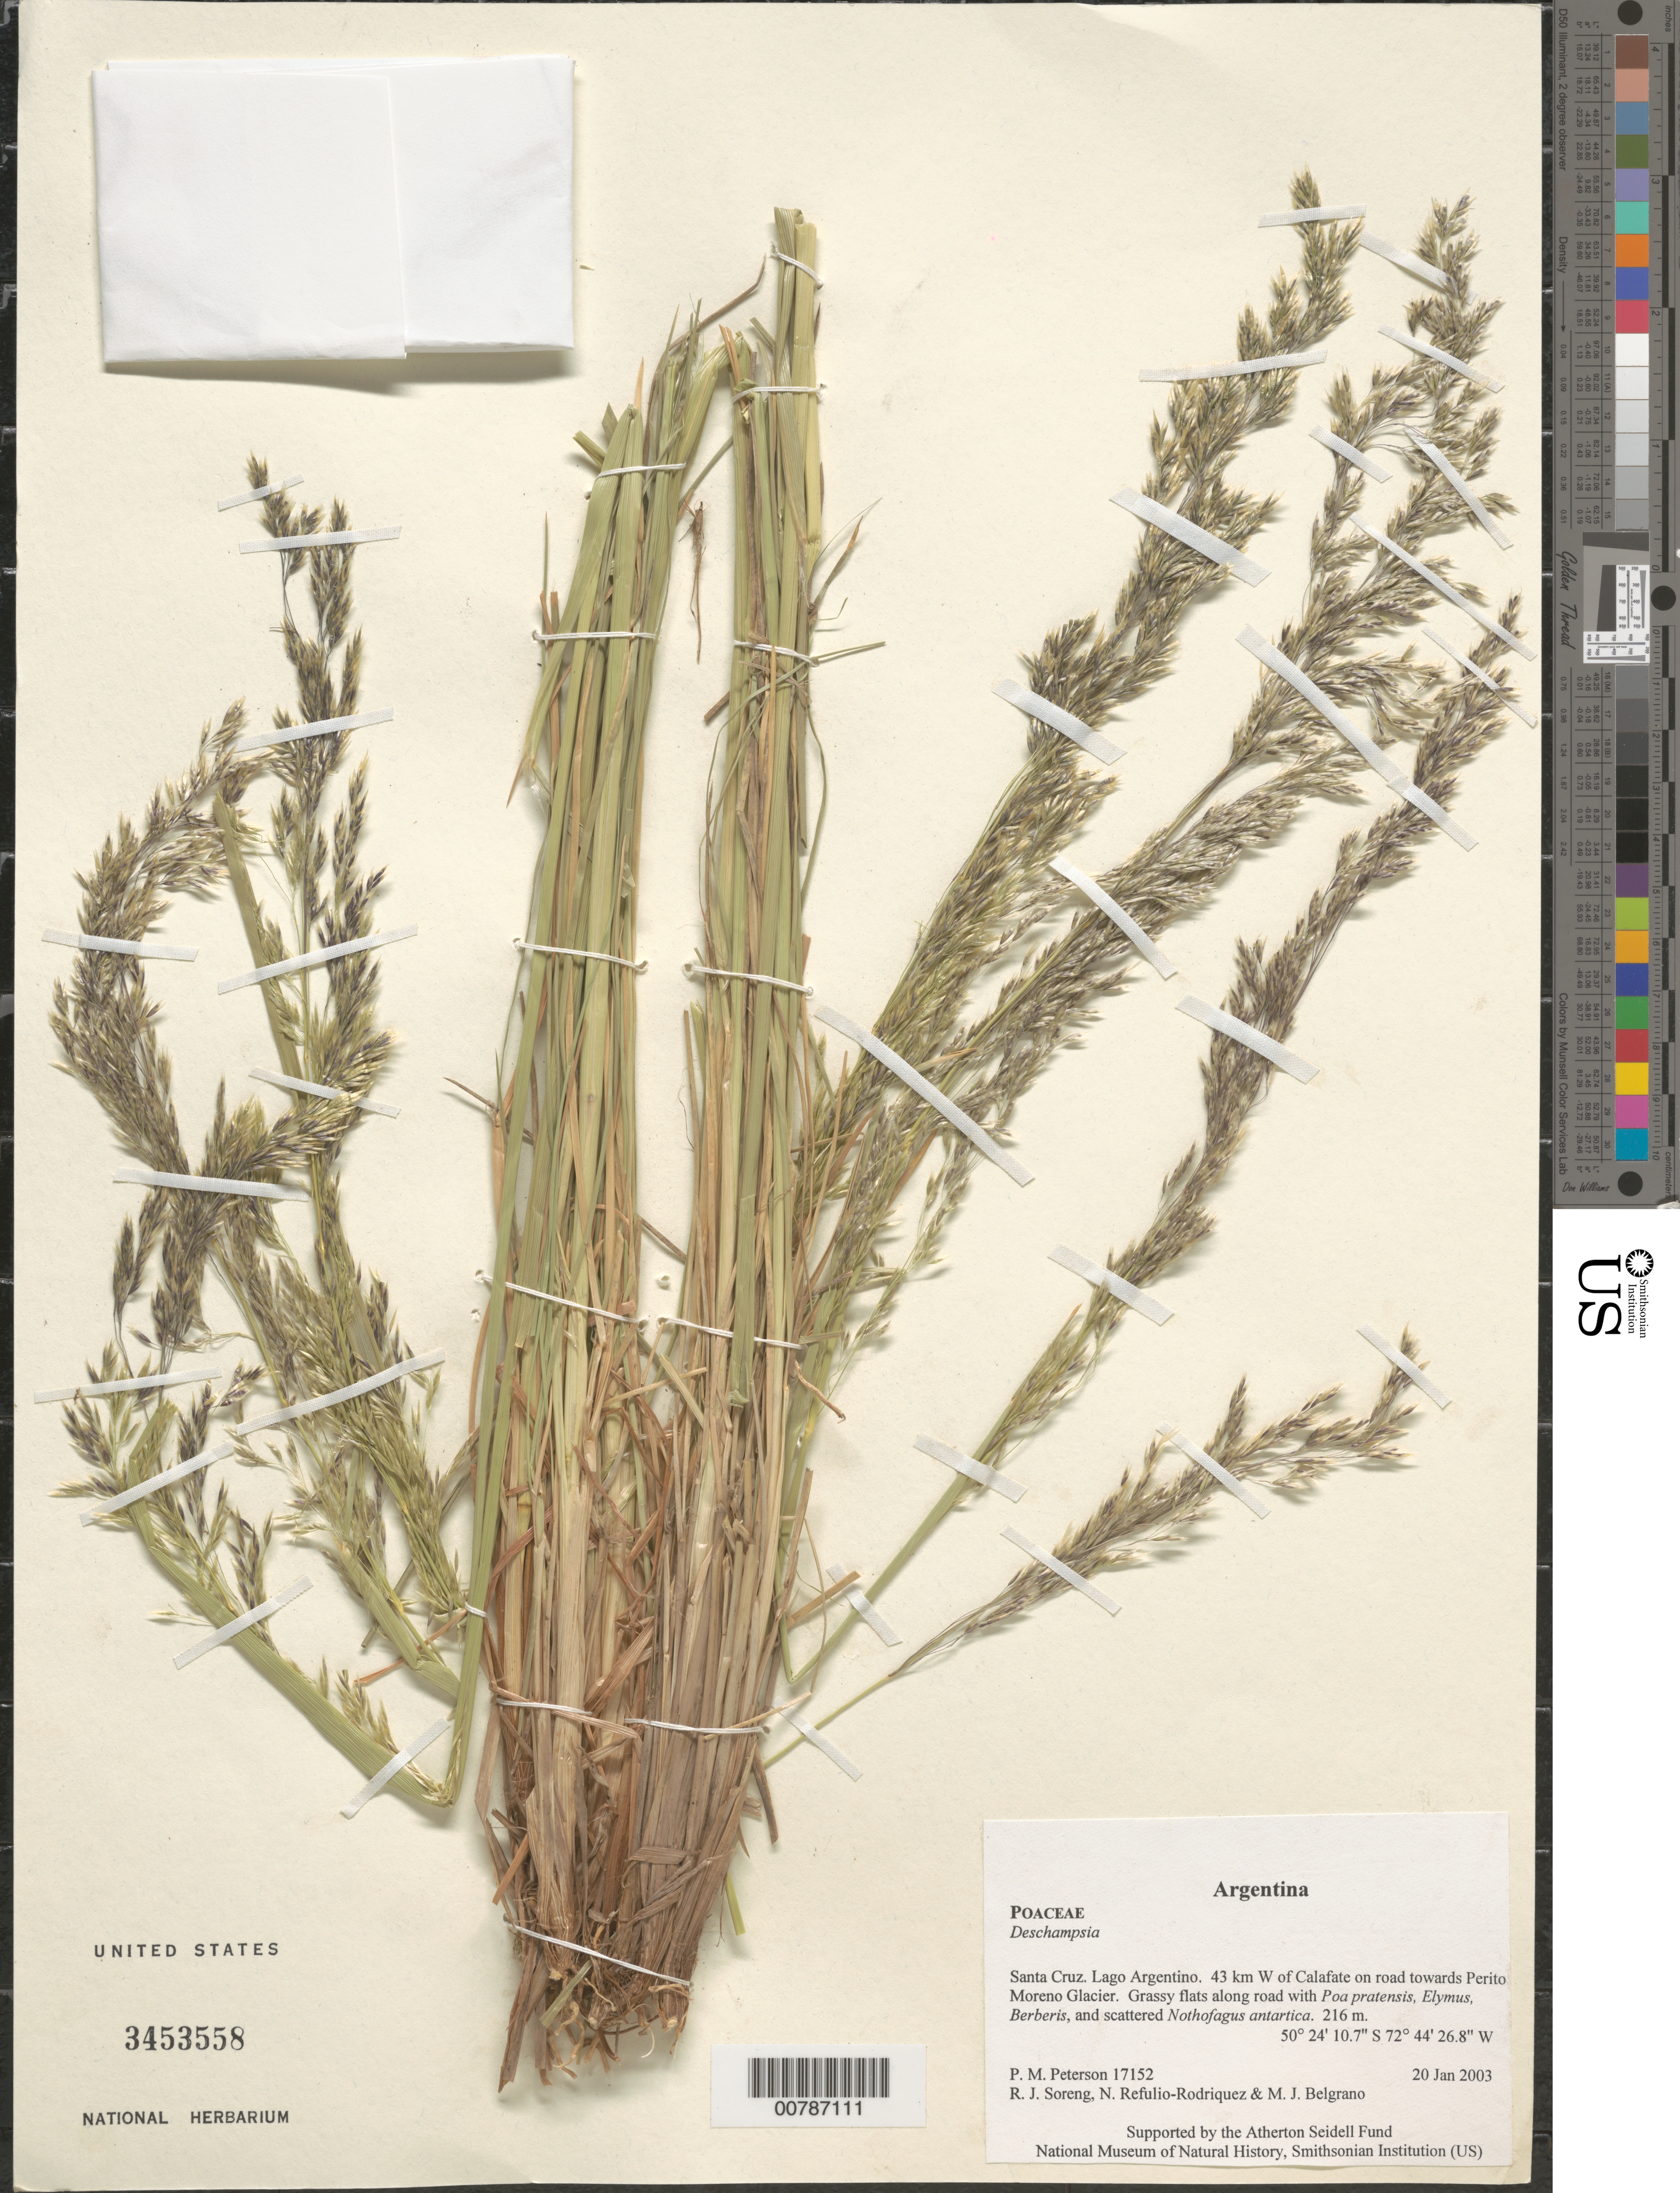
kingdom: Plantae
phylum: Tracheophyta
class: Liliopsida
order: Poales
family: Poaceae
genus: Deschampsia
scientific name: Deschampsia sp.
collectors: P. M. Peterson, R. J. Soreng, N. Refulio-Rodríguez & M. Belgrano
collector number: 17152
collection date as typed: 20 Jan 2003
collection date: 2003-01-20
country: Argentina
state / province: Santa Cruz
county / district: Lago Argentino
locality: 43 km W of Calafate on road towards Perito Moreno Glacier. Grassy flats along road with Poa pratensis, Elymus, Berberis, and scattered Nothofagus antartica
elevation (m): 216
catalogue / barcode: US 3453558